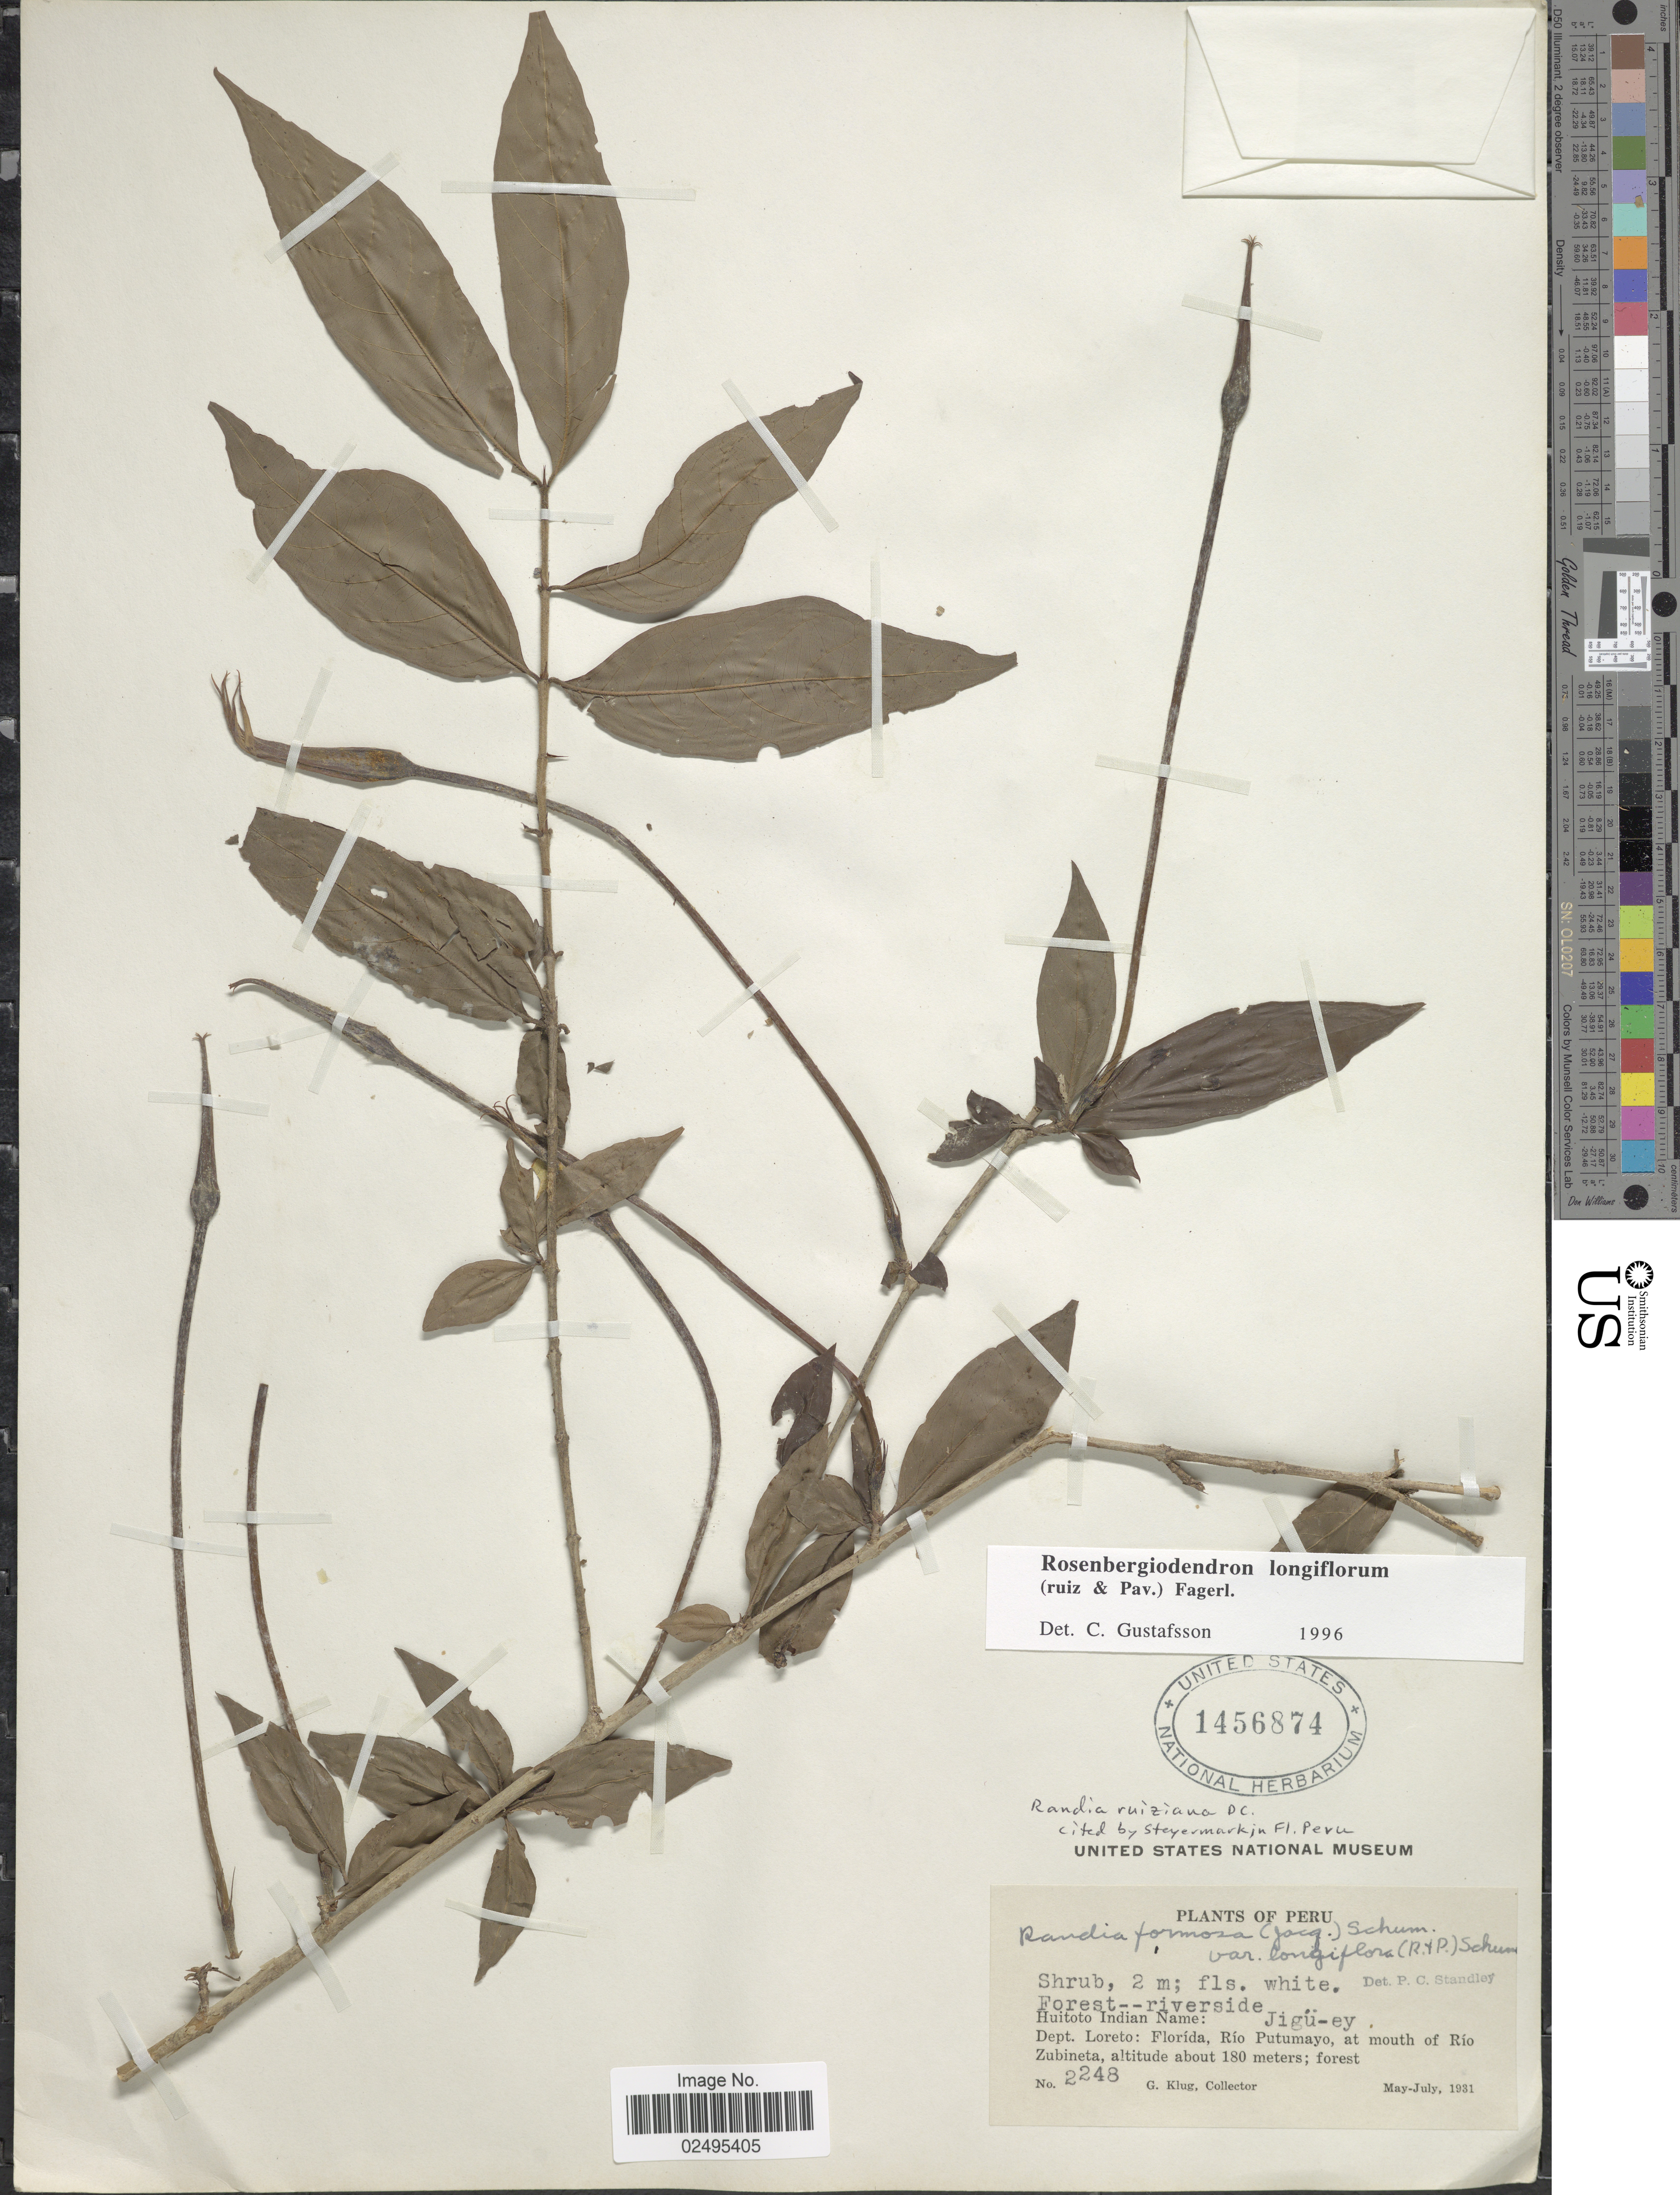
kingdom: Plantae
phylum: Tracheophyta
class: Magnoliopsida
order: Gentianales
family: Rubiaceae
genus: Rosenbergiodendron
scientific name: Rosenbergiodendron longiflorum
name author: (Ruiz & Pav.) Fagerl.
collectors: G. Klug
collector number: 2248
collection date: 1931-05/1931-07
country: Peru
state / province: Loreto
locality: Forest, riverside, Florida, Rio Putumayo, at mouth of Rio Zubineta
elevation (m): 180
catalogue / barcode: US 1456874